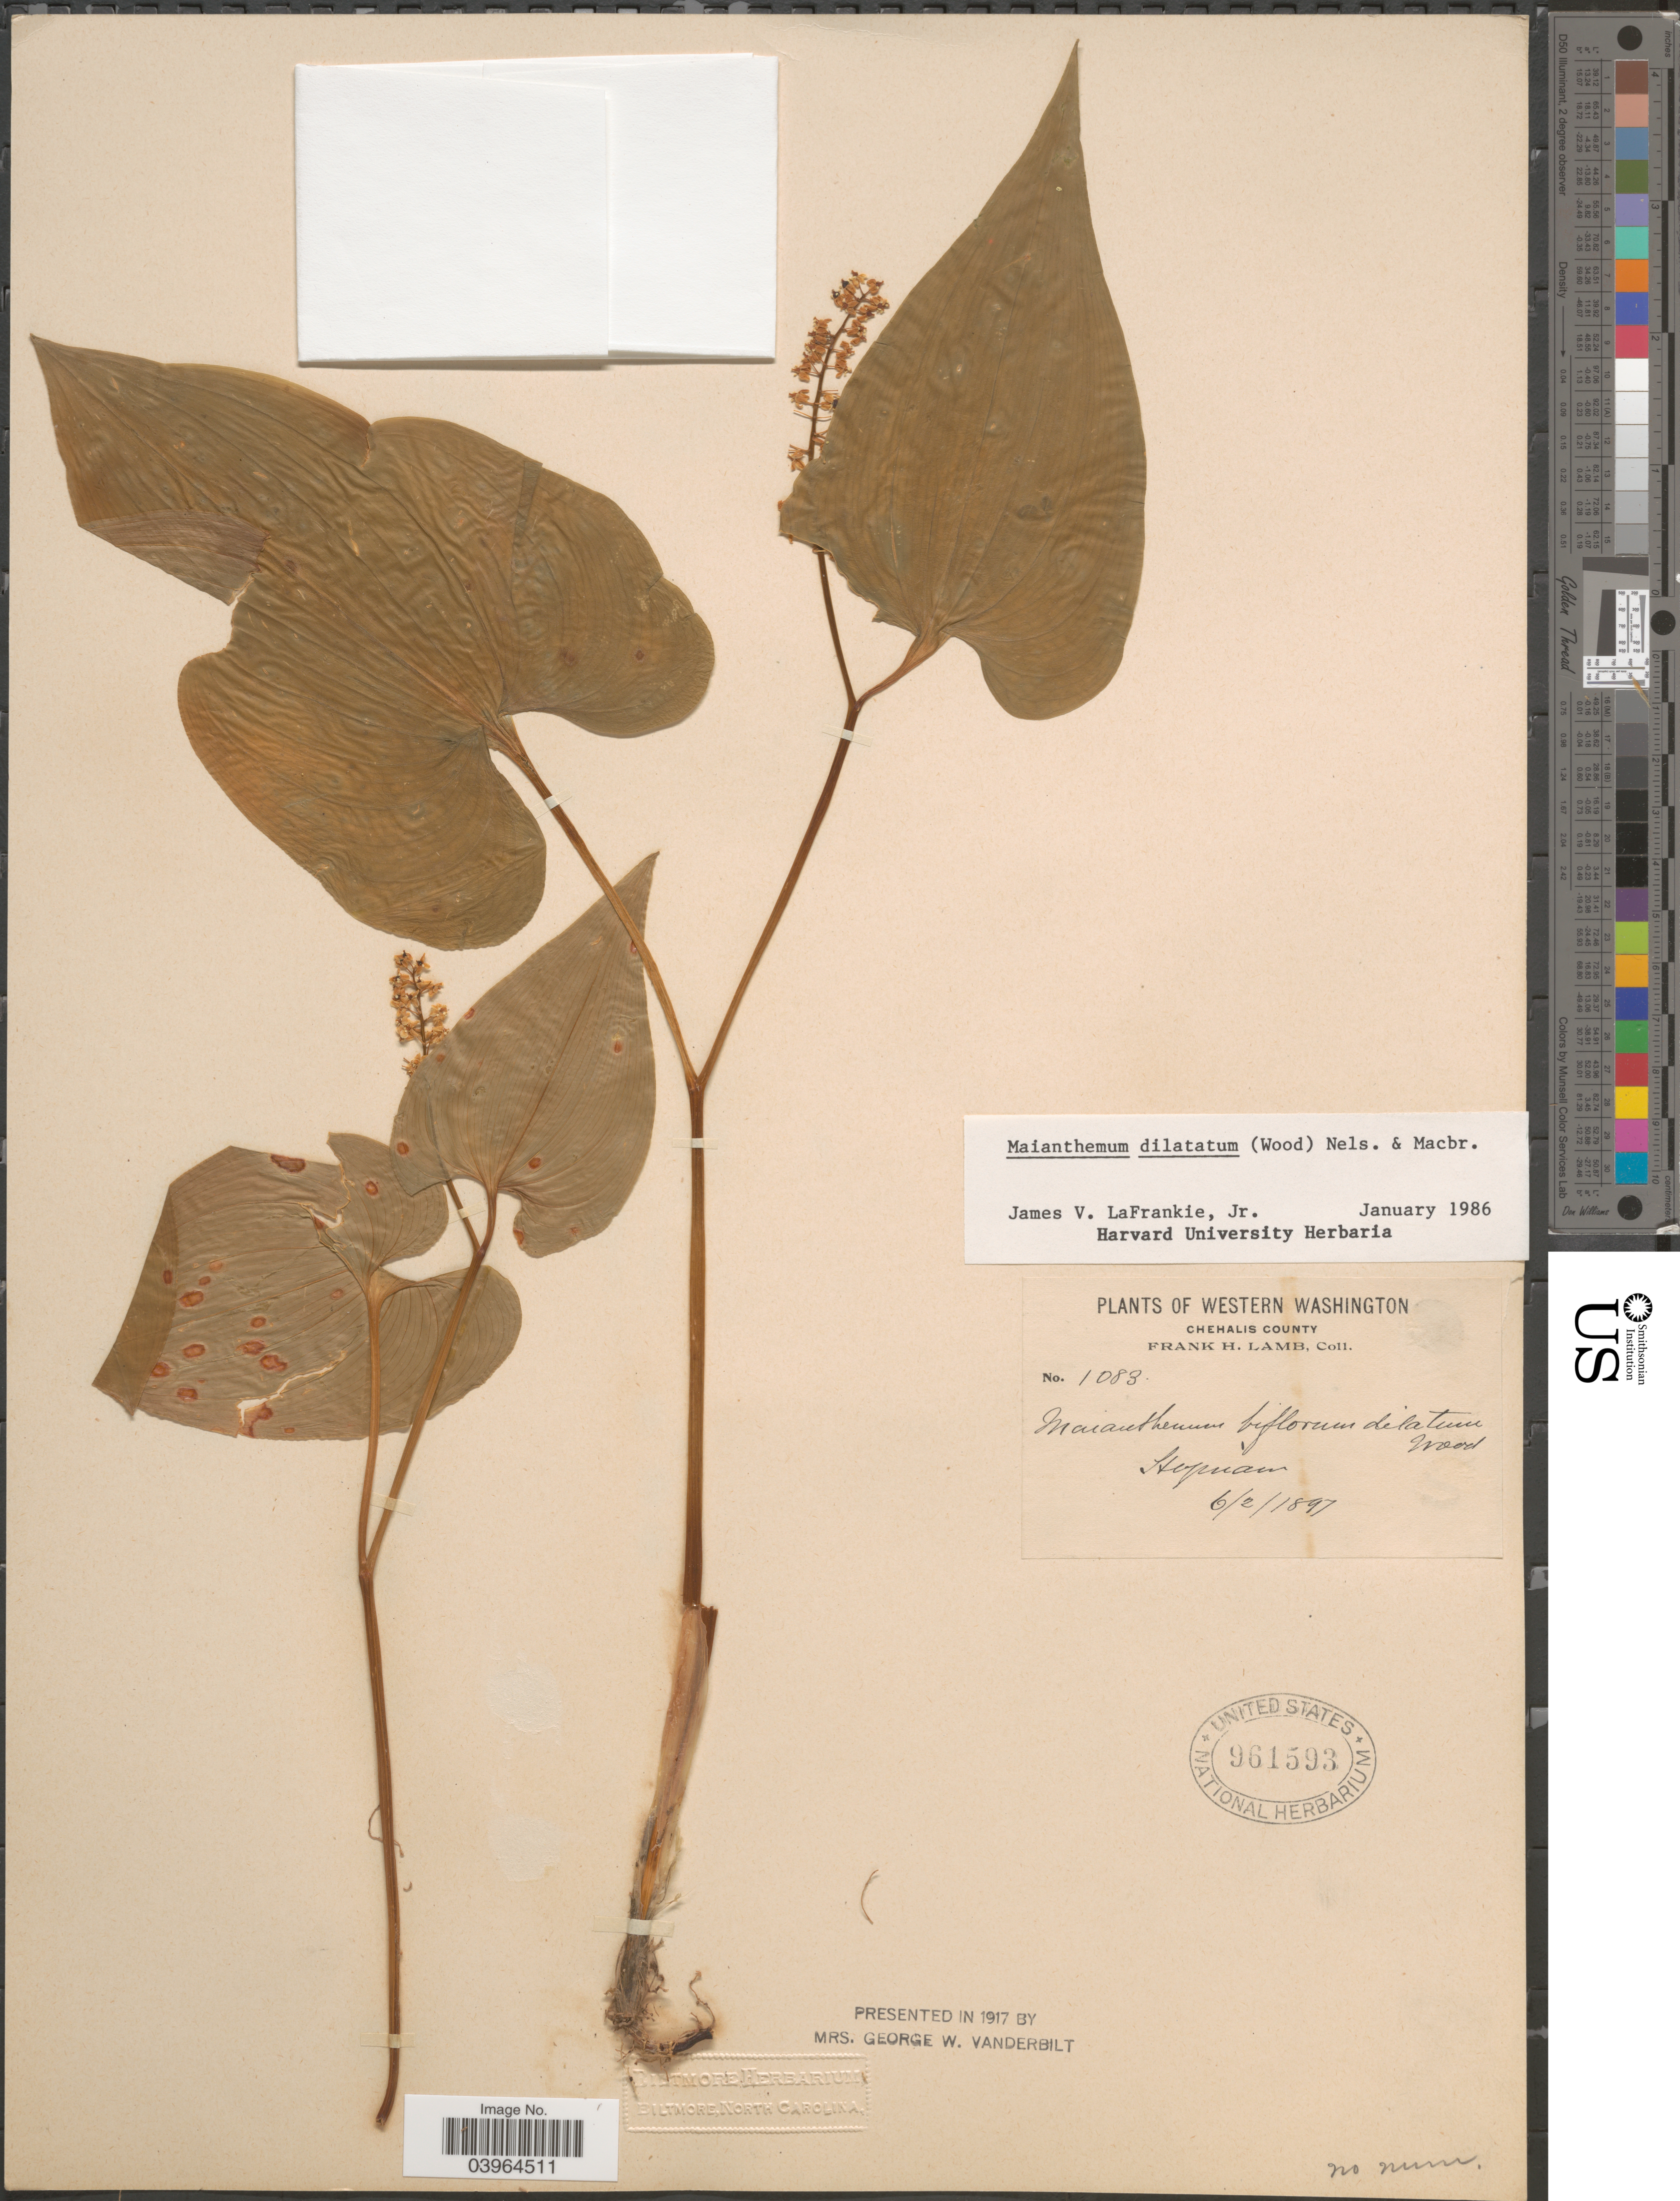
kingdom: Plantae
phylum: Tracheophyta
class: Liliopsida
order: Asparagales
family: Asparagaceae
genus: Maianthemum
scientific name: Maianthemum dilatatum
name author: (Alph. Wood) A. Nelson & J.F. Macbr.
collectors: F. H. Lamb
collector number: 1083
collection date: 1897-06-02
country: United States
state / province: Washington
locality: Hoquiam.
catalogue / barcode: US 961593